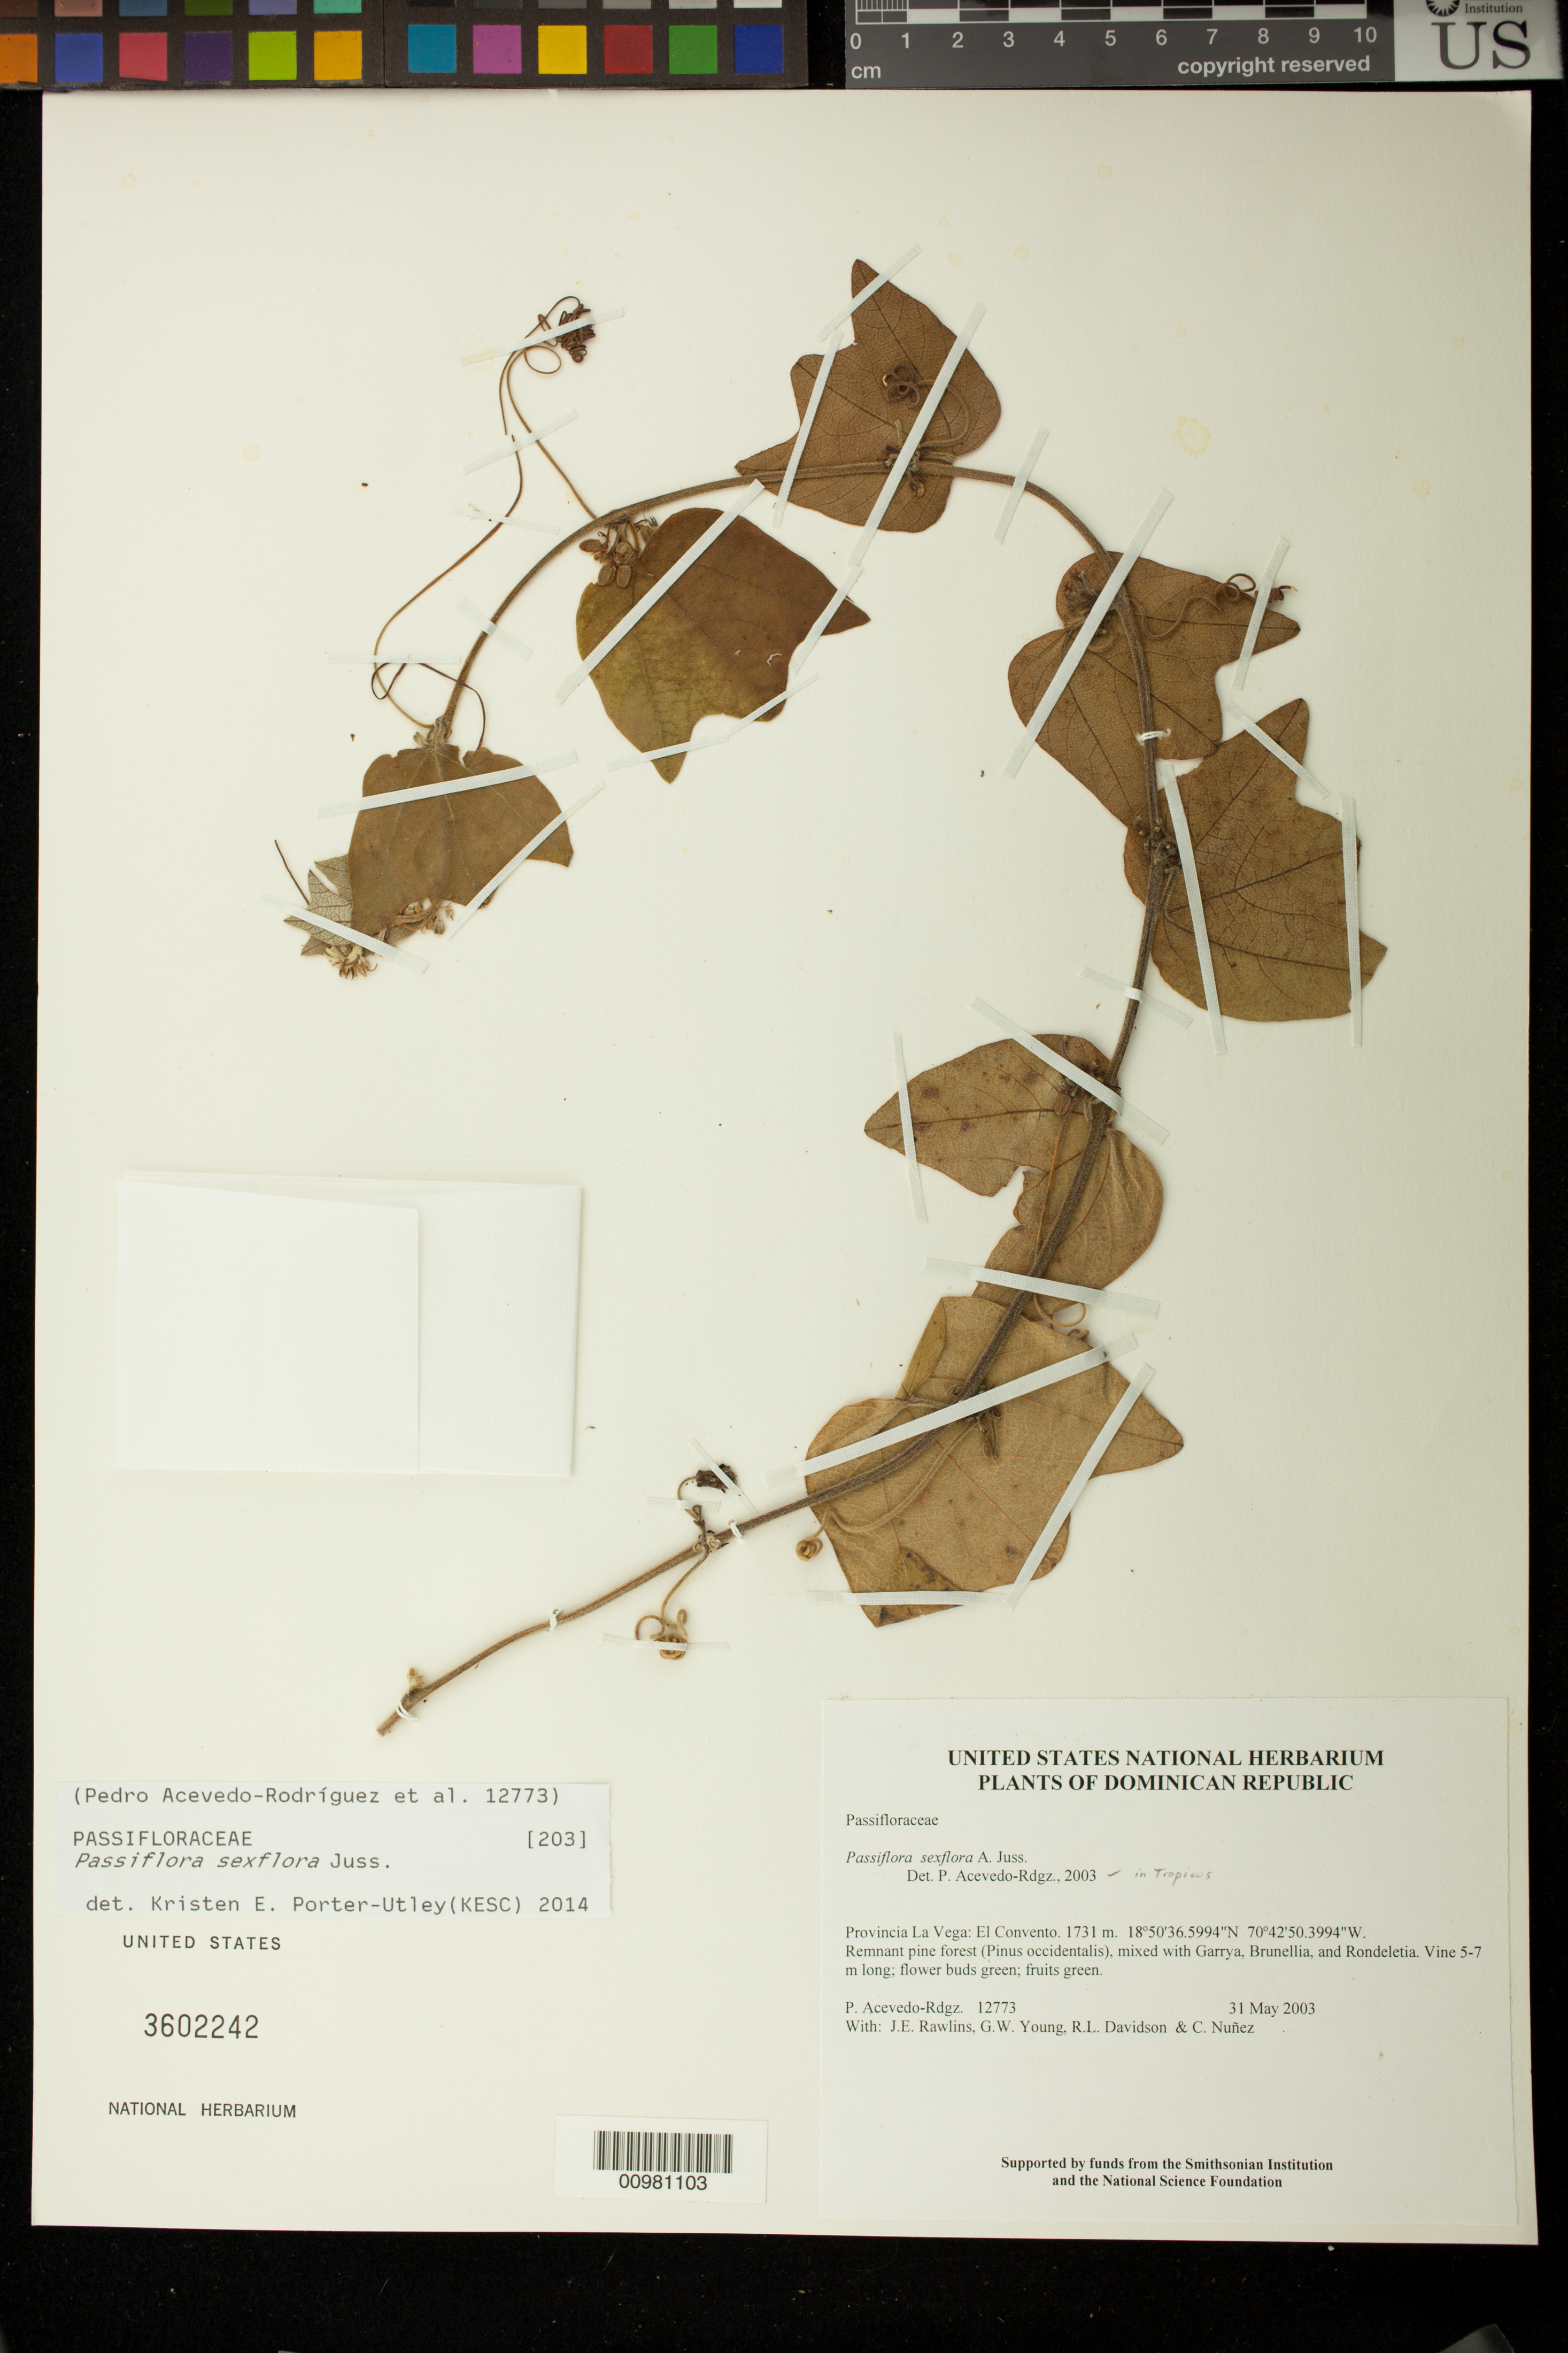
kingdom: Plantae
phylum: Tracheophyta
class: Magnoliopsida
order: Malpighiales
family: Passifloraceae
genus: Passiflora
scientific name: Passiflora sexflora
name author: Juss.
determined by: Acevedo-Rodríguez, P., (BOT), Smithsonian Institution - National Museum of Natural History (UNITED STATES)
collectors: P. Acevedo-Rodr., J. Rawlins, G. Young, R. Davidson & C. Nunez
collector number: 12773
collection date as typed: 31 May 2003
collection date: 2003-05-31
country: Dominican Republic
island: Hispaniola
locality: Provincia La Vega: El Convento.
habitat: Remnant pine forest (Pinus occidentalis), mixed with Garrya, Brunellia, and Rondeletia.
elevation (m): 1731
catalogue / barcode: US 3602242